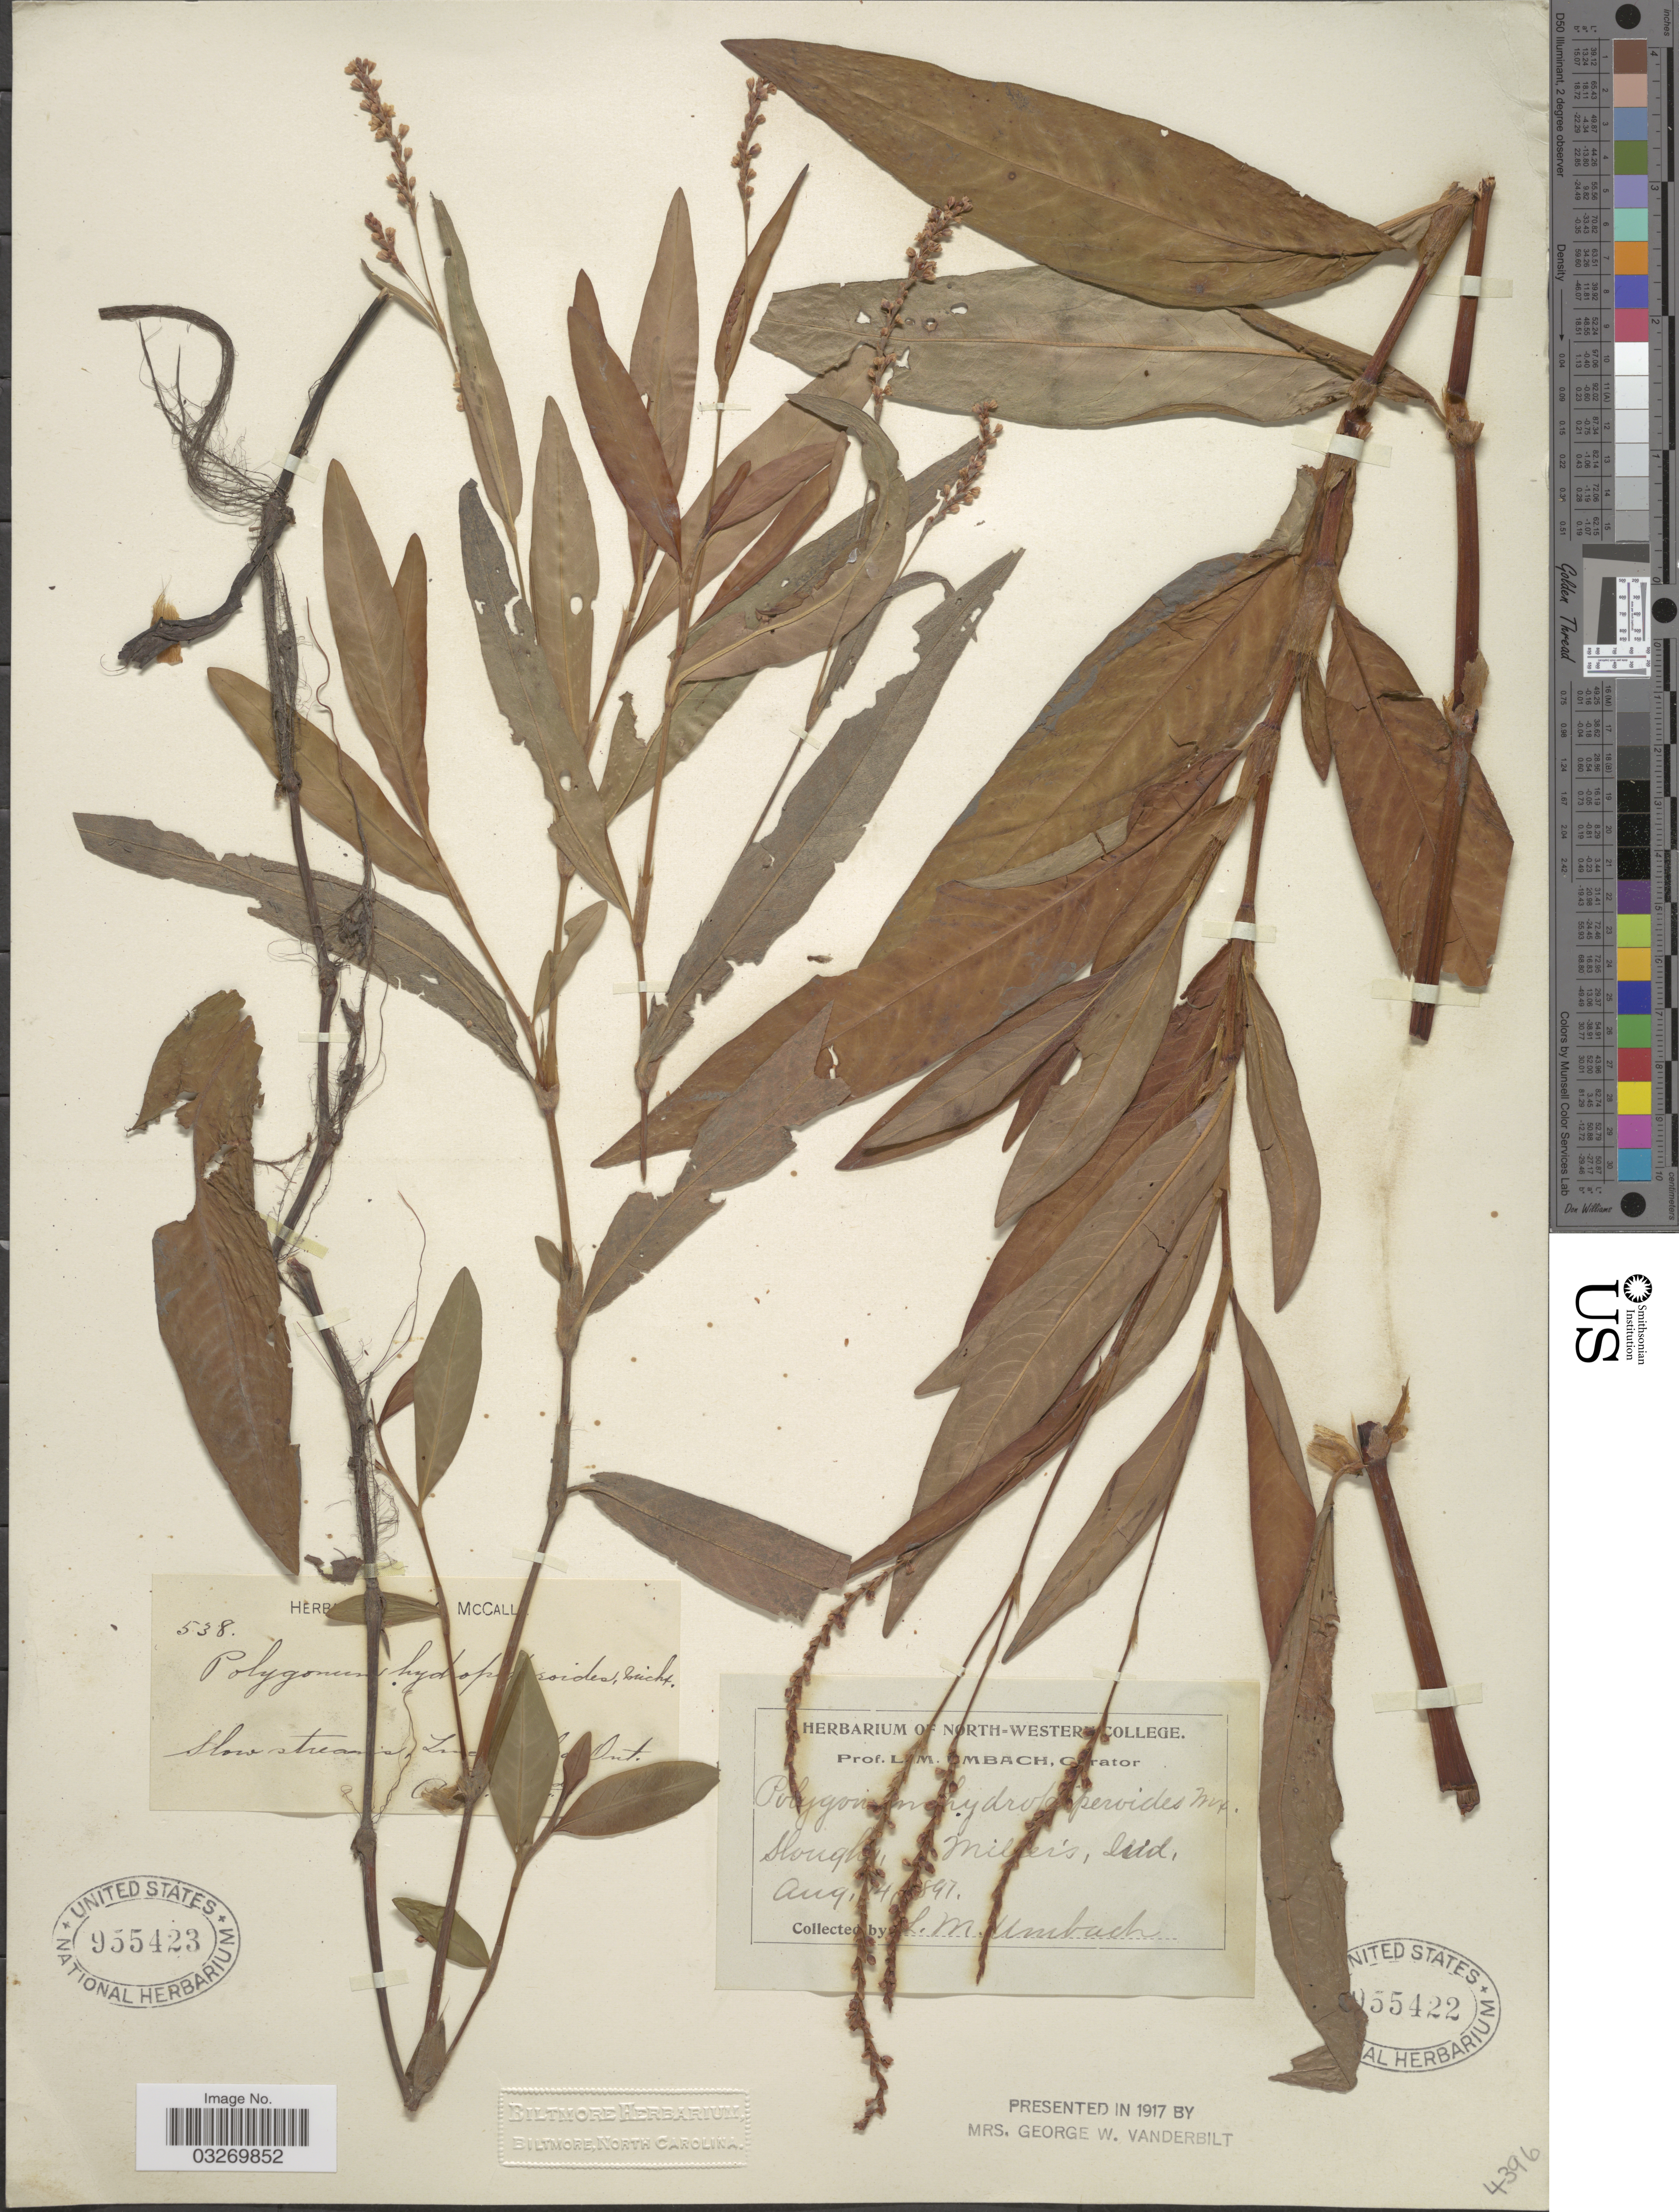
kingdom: Plantae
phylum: Tracheophyta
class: Magnoliopsida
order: Caryophyllales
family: Polygonaceae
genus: Polygonum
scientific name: Polygonum hydropiperoides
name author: Michx.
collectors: L. M. Umbach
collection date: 1897-08-14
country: United States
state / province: Indiana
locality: Slough, Miller's.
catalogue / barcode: US 955422